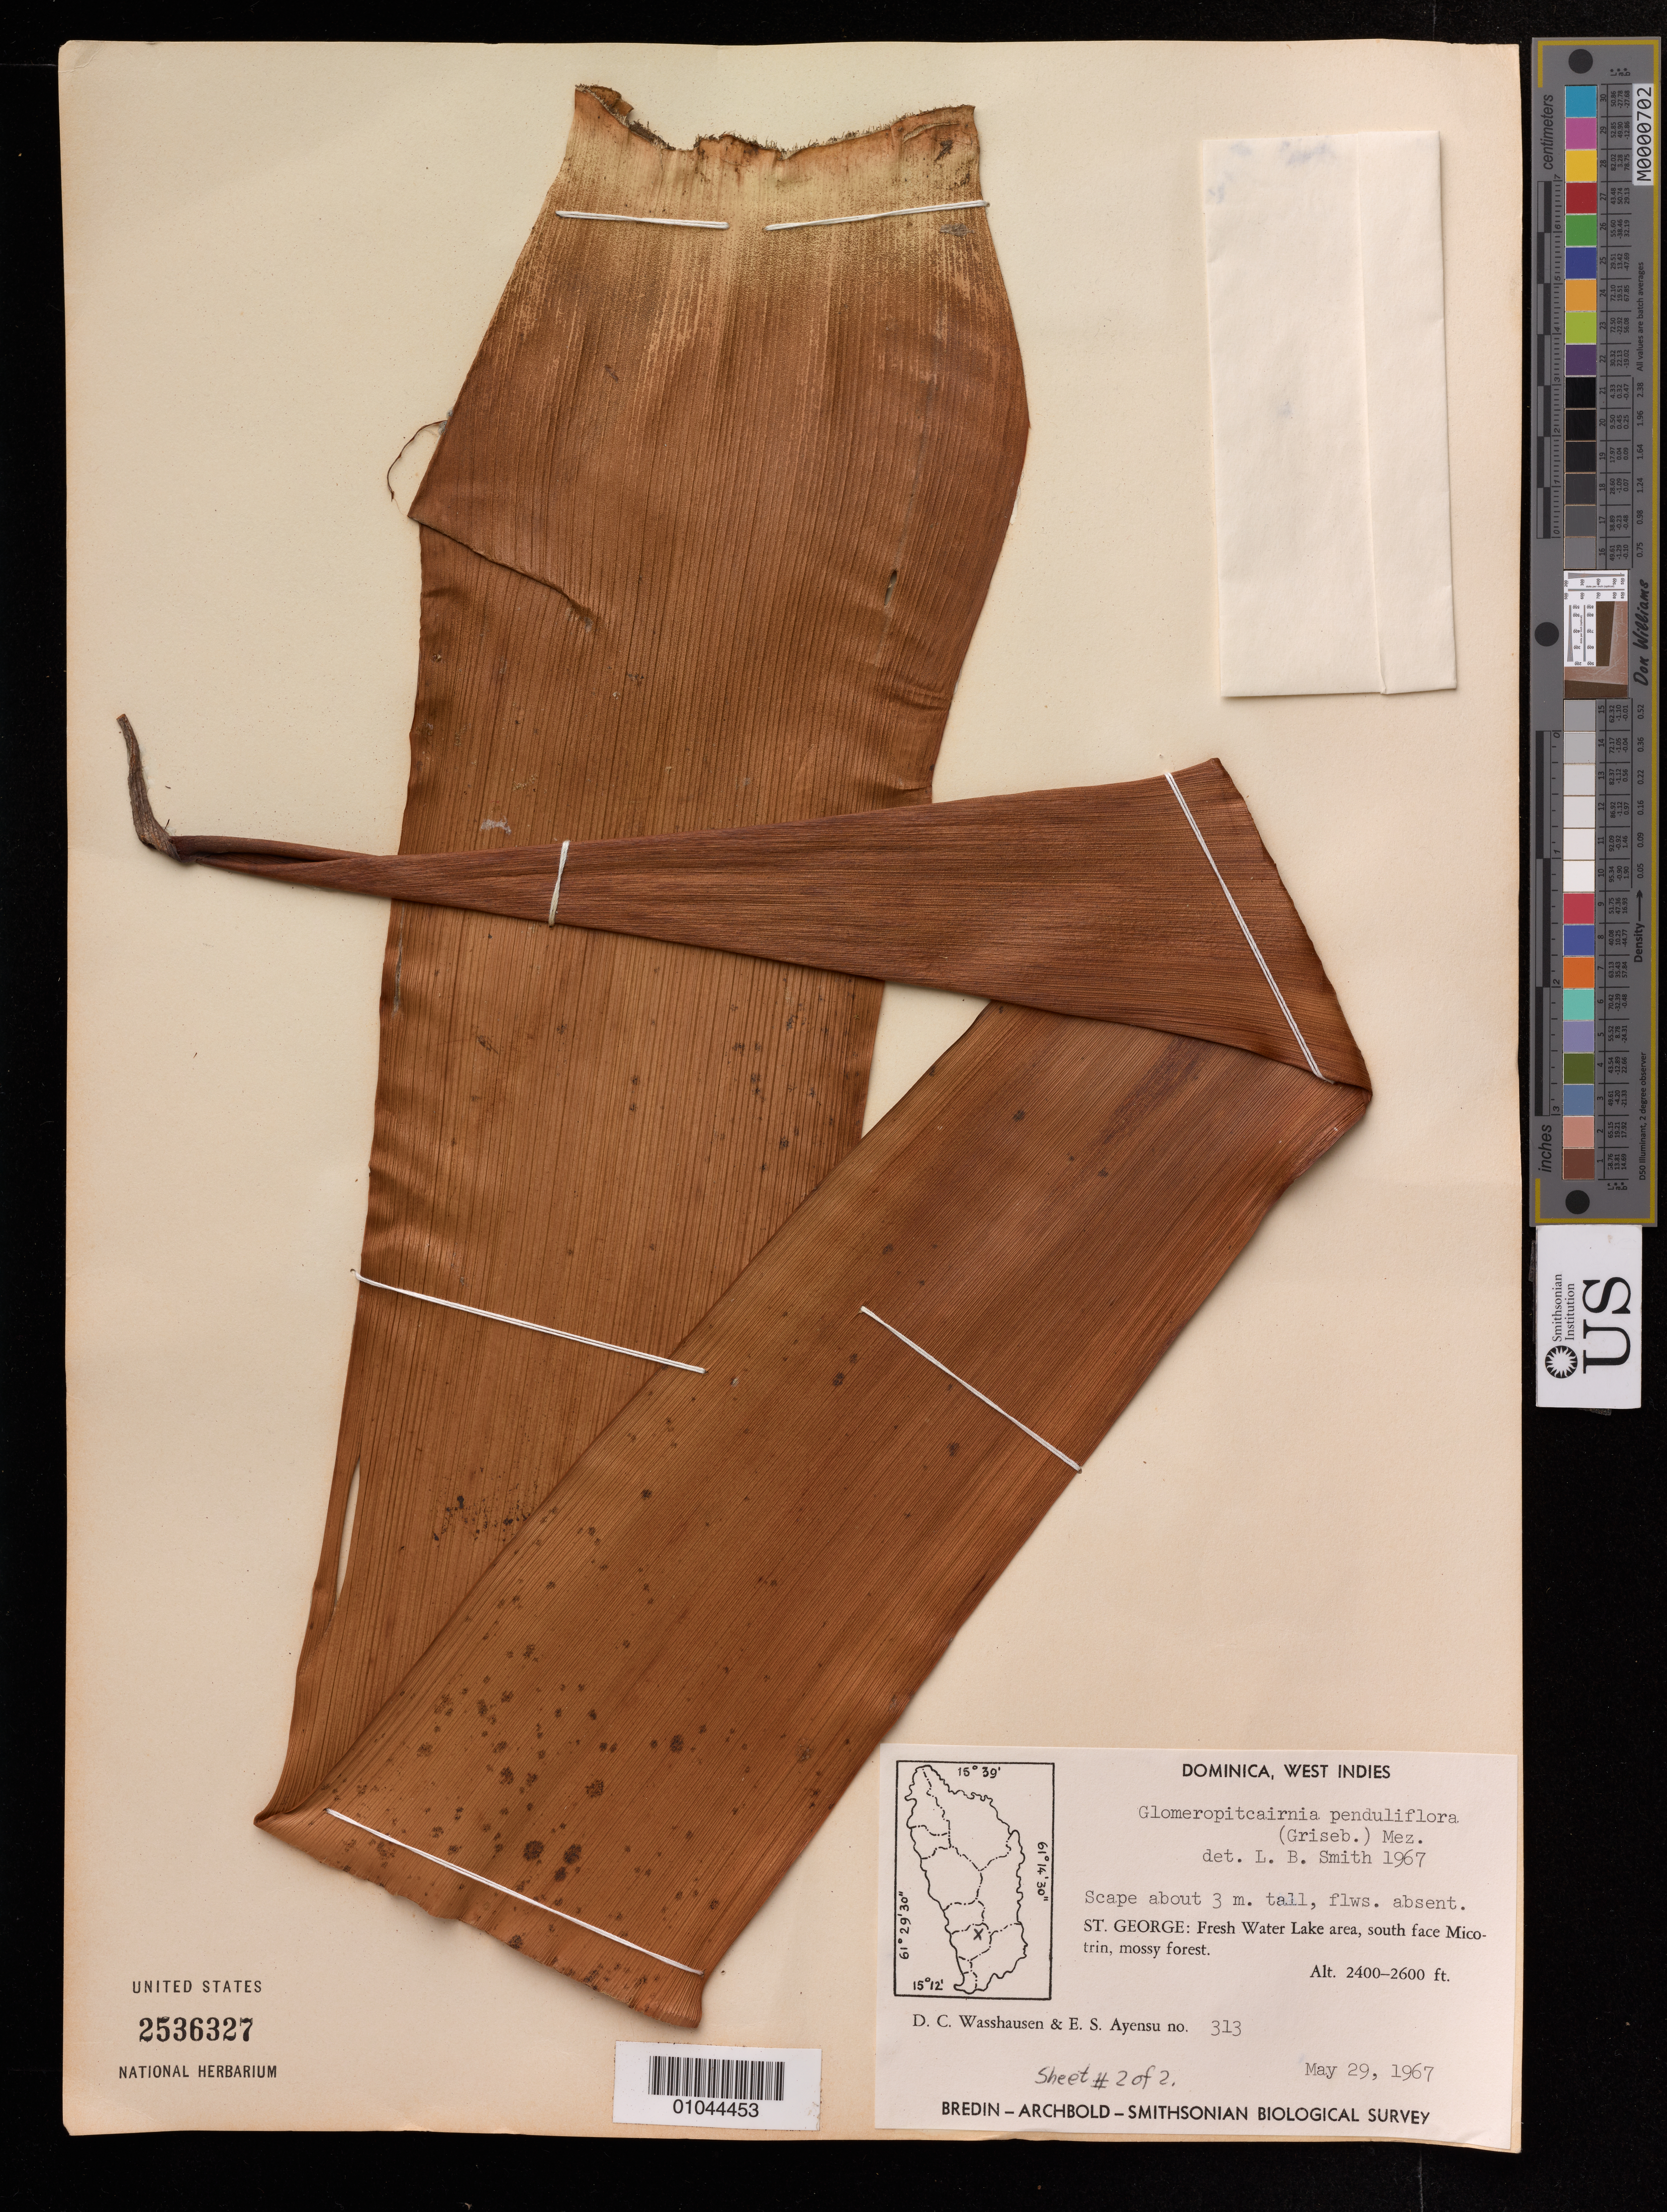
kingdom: Plantae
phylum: Tracheophyta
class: Liliopsida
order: Poales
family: Bromeliaceae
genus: Glomeropitcairnia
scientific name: Glomeropitcairnia penduliflora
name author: (Griseb.) Mez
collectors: D. C. Wasshausen & E. S. Ayensu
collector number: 313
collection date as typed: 29 May 1967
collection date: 1967-05-29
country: Dominica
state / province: St. George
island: Dominica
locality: St. George: Fresh Water Lake area, south face Micotrin, mossy forest.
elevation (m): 732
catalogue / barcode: US 2536327